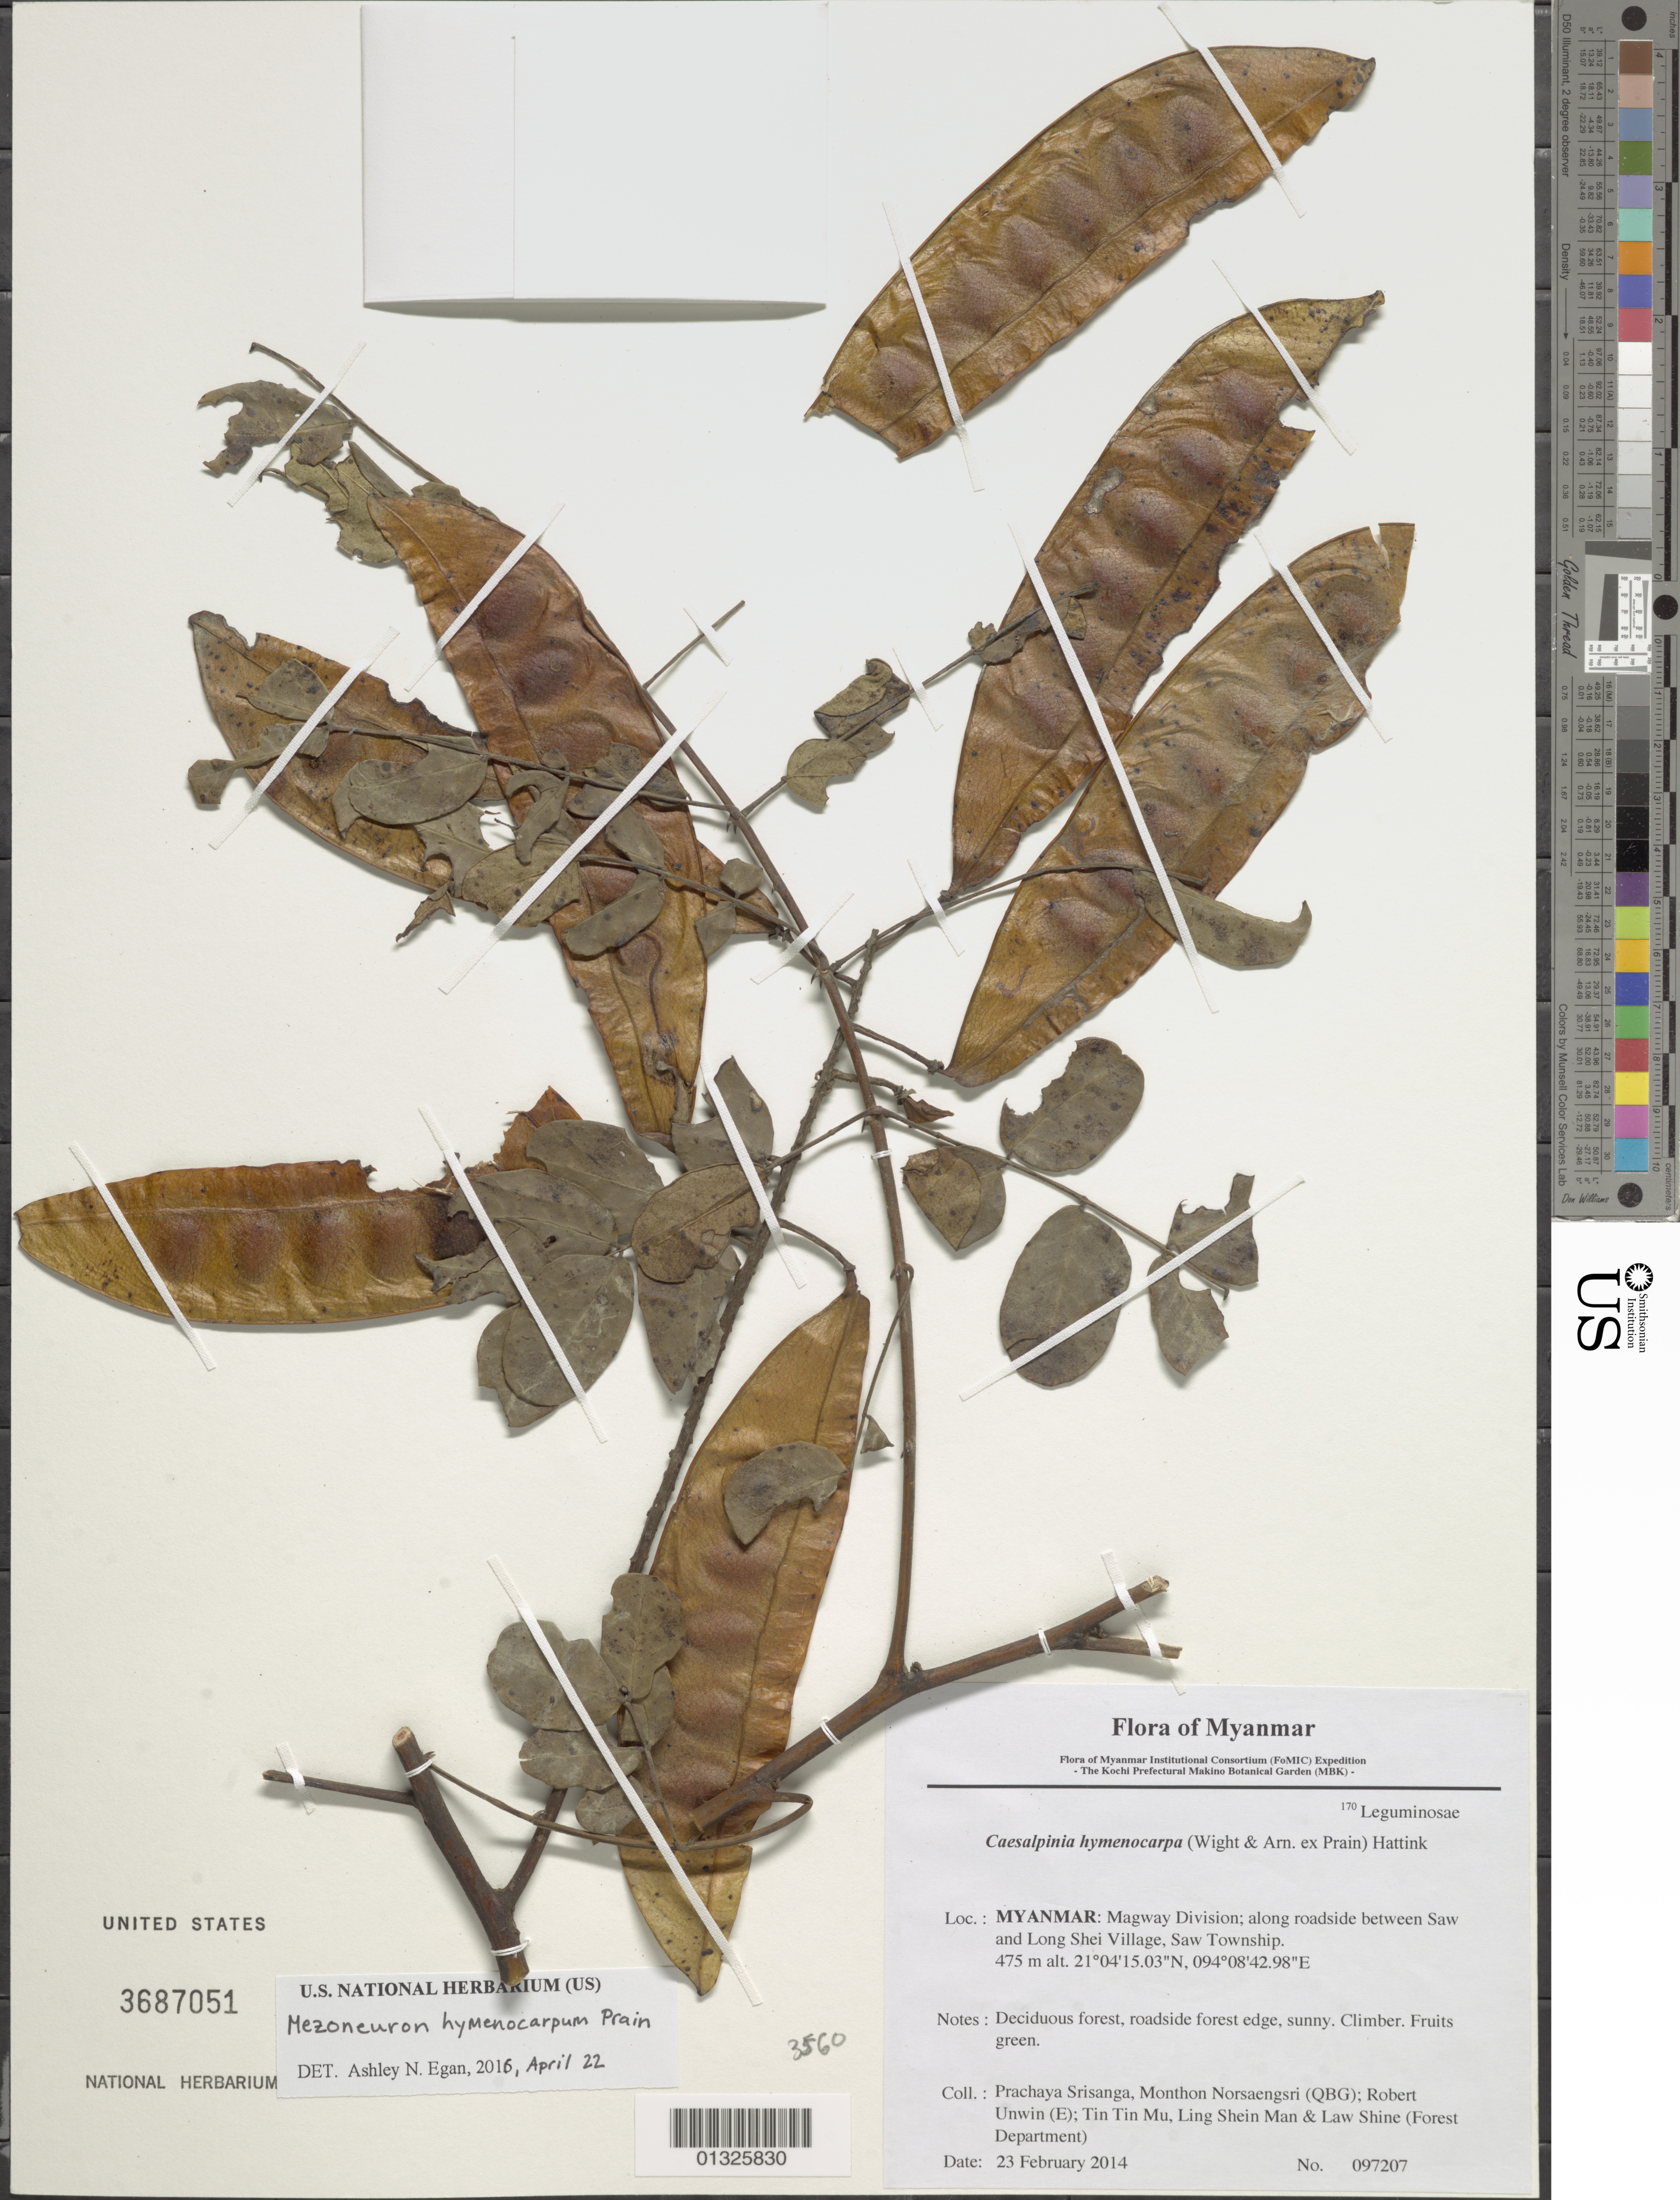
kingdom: Plantae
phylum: Tracheophyta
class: Magnoliopsida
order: Fabales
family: Fabaceae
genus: Mezoneuron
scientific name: Mezoneuron hymenocarpum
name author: Wight & Arn. ex Prain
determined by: Egan, Ashley N., (US), Smithsonian Institution - National Museum of Natural History (UNITED STATES)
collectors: P. Srisanga, M. Norsaengsri, R. Unwin, Tin Tin Mu, Ling Shein Man & L. Shine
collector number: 97207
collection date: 2014-02-23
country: Myanmar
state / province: Chin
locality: Along roadside between Saw and Long Shei Village, Saw Township.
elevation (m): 475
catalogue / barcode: US 3687051